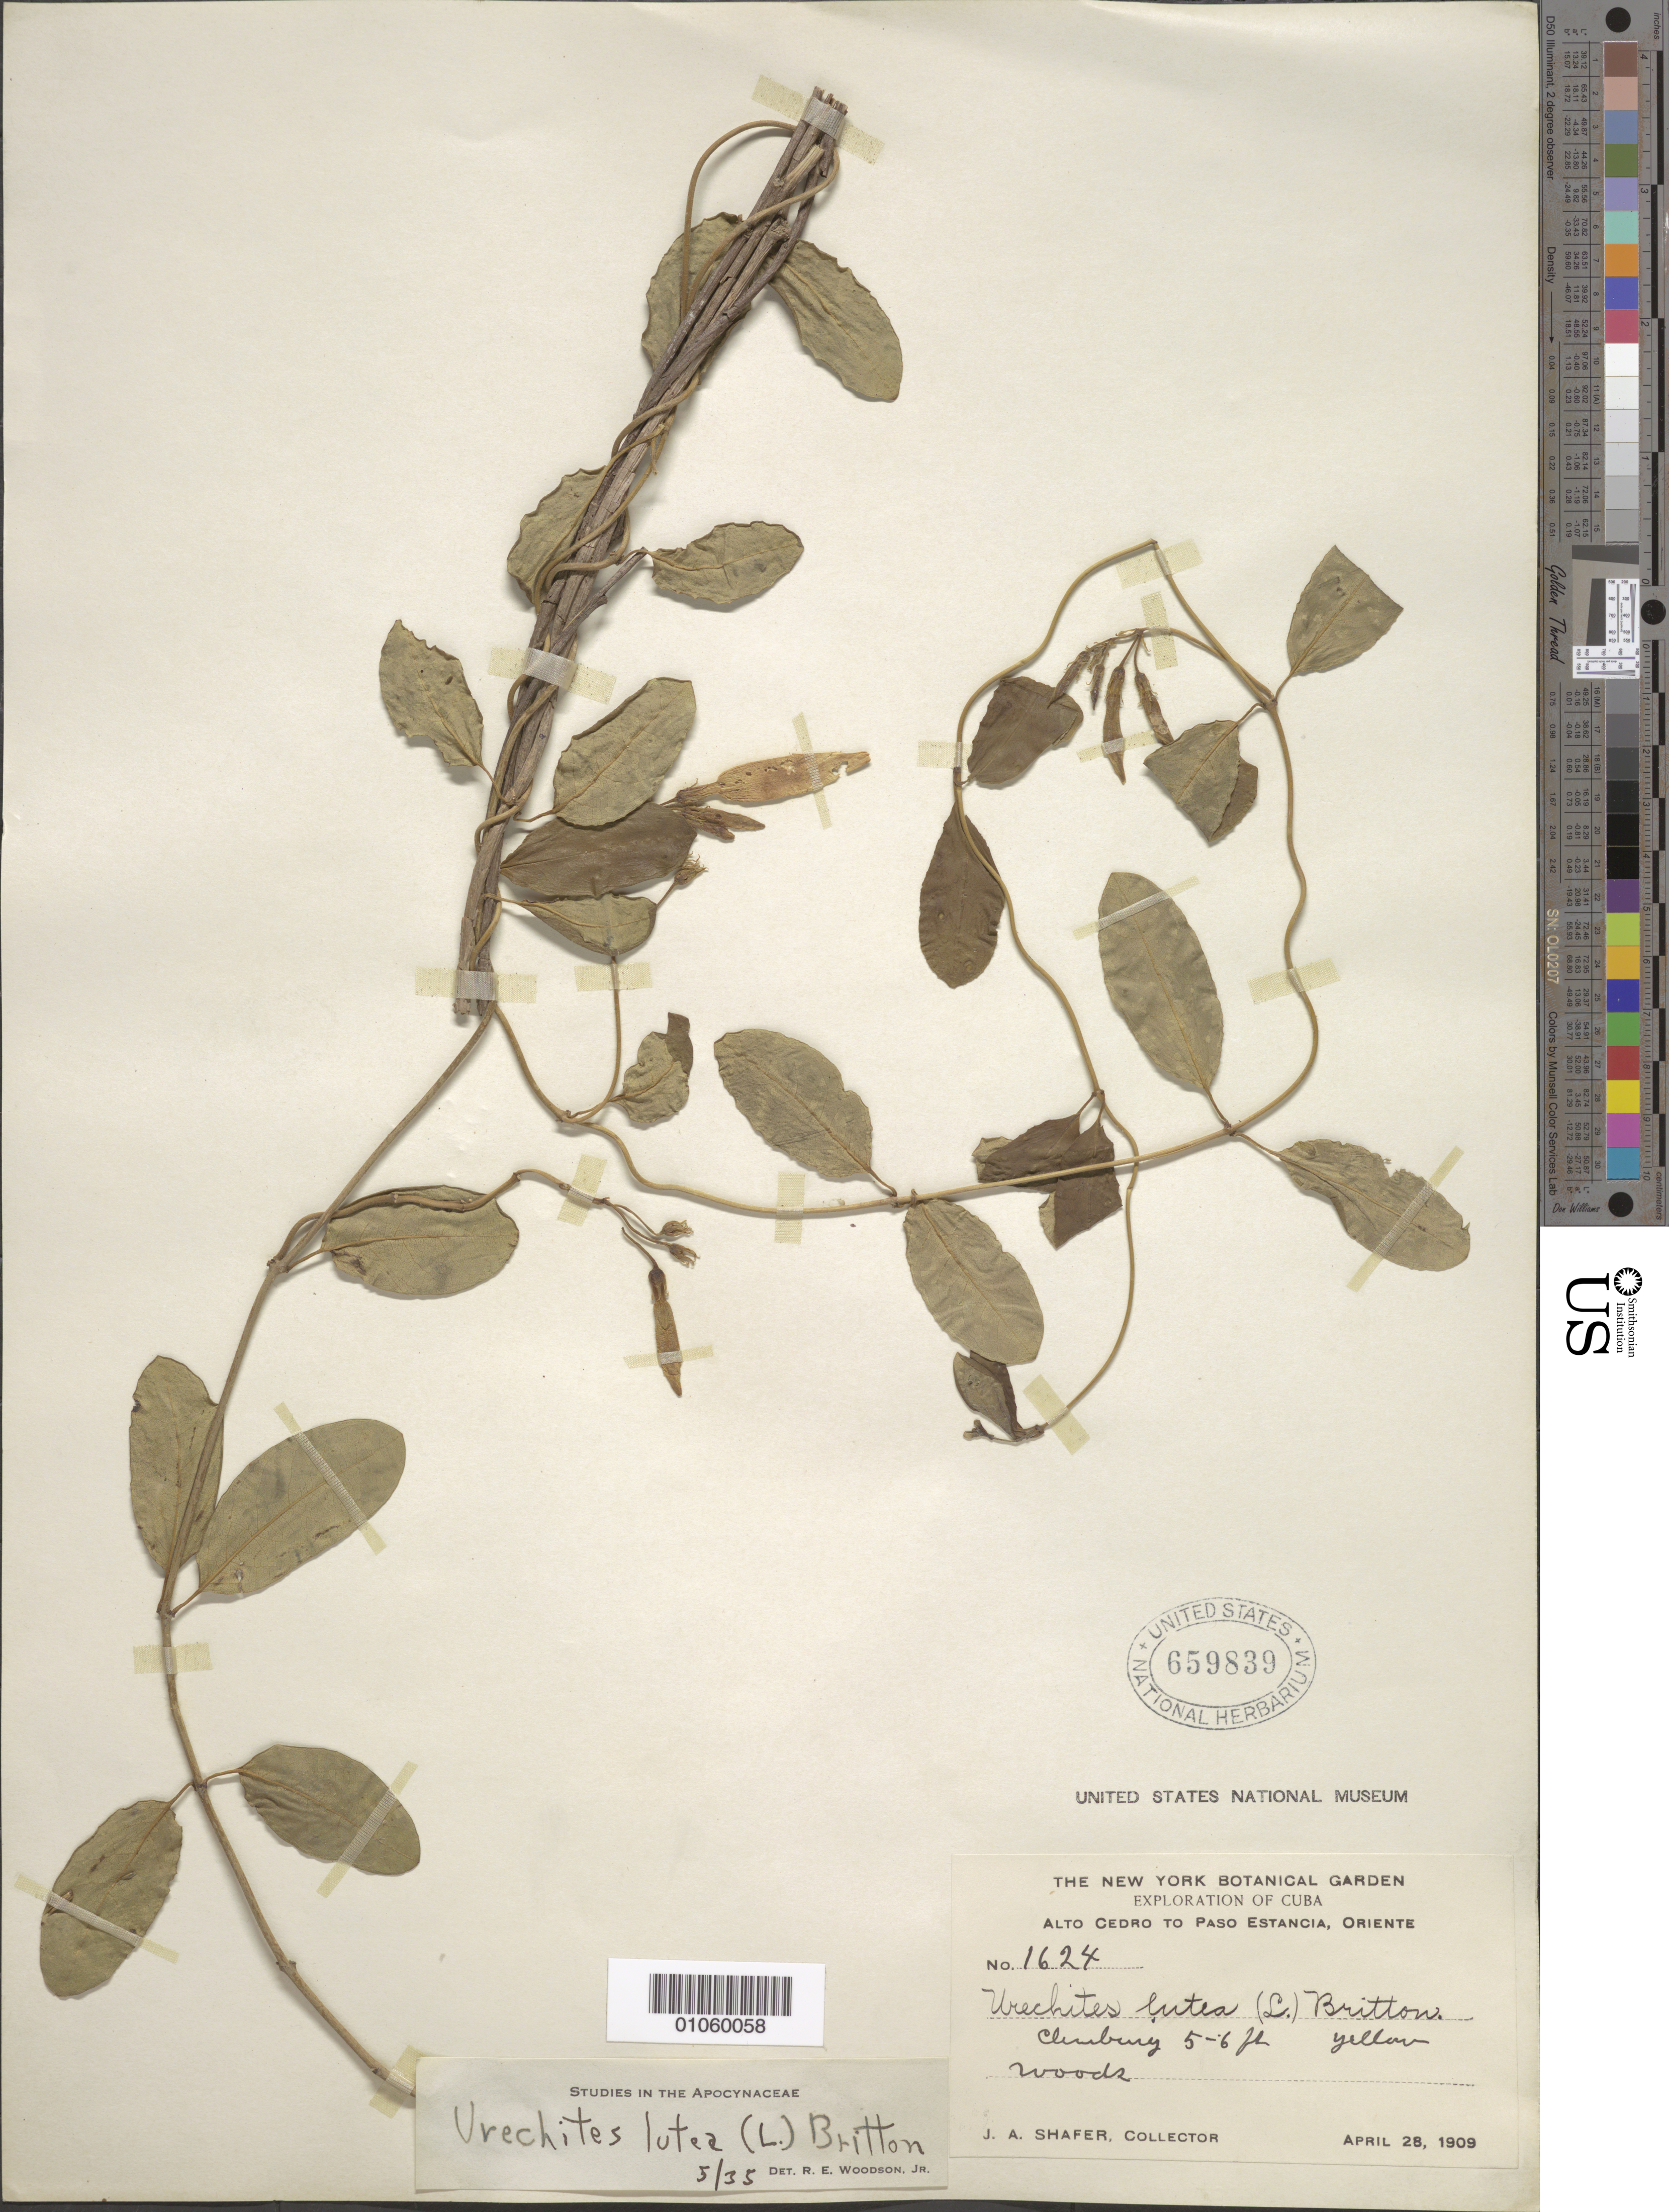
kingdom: Plantae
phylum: Tracheophyta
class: Magnoliopsida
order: Gentianales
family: Apocynaceae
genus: Urechites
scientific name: Urechites lutea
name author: (L.) Britton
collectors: J. A. Shafer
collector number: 1624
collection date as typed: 28 Apr 1909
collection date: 1909-04-28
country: Cuba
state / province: Granma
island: Cuba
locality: Alto Cedro to Paso Estancia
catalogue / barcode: US 659839